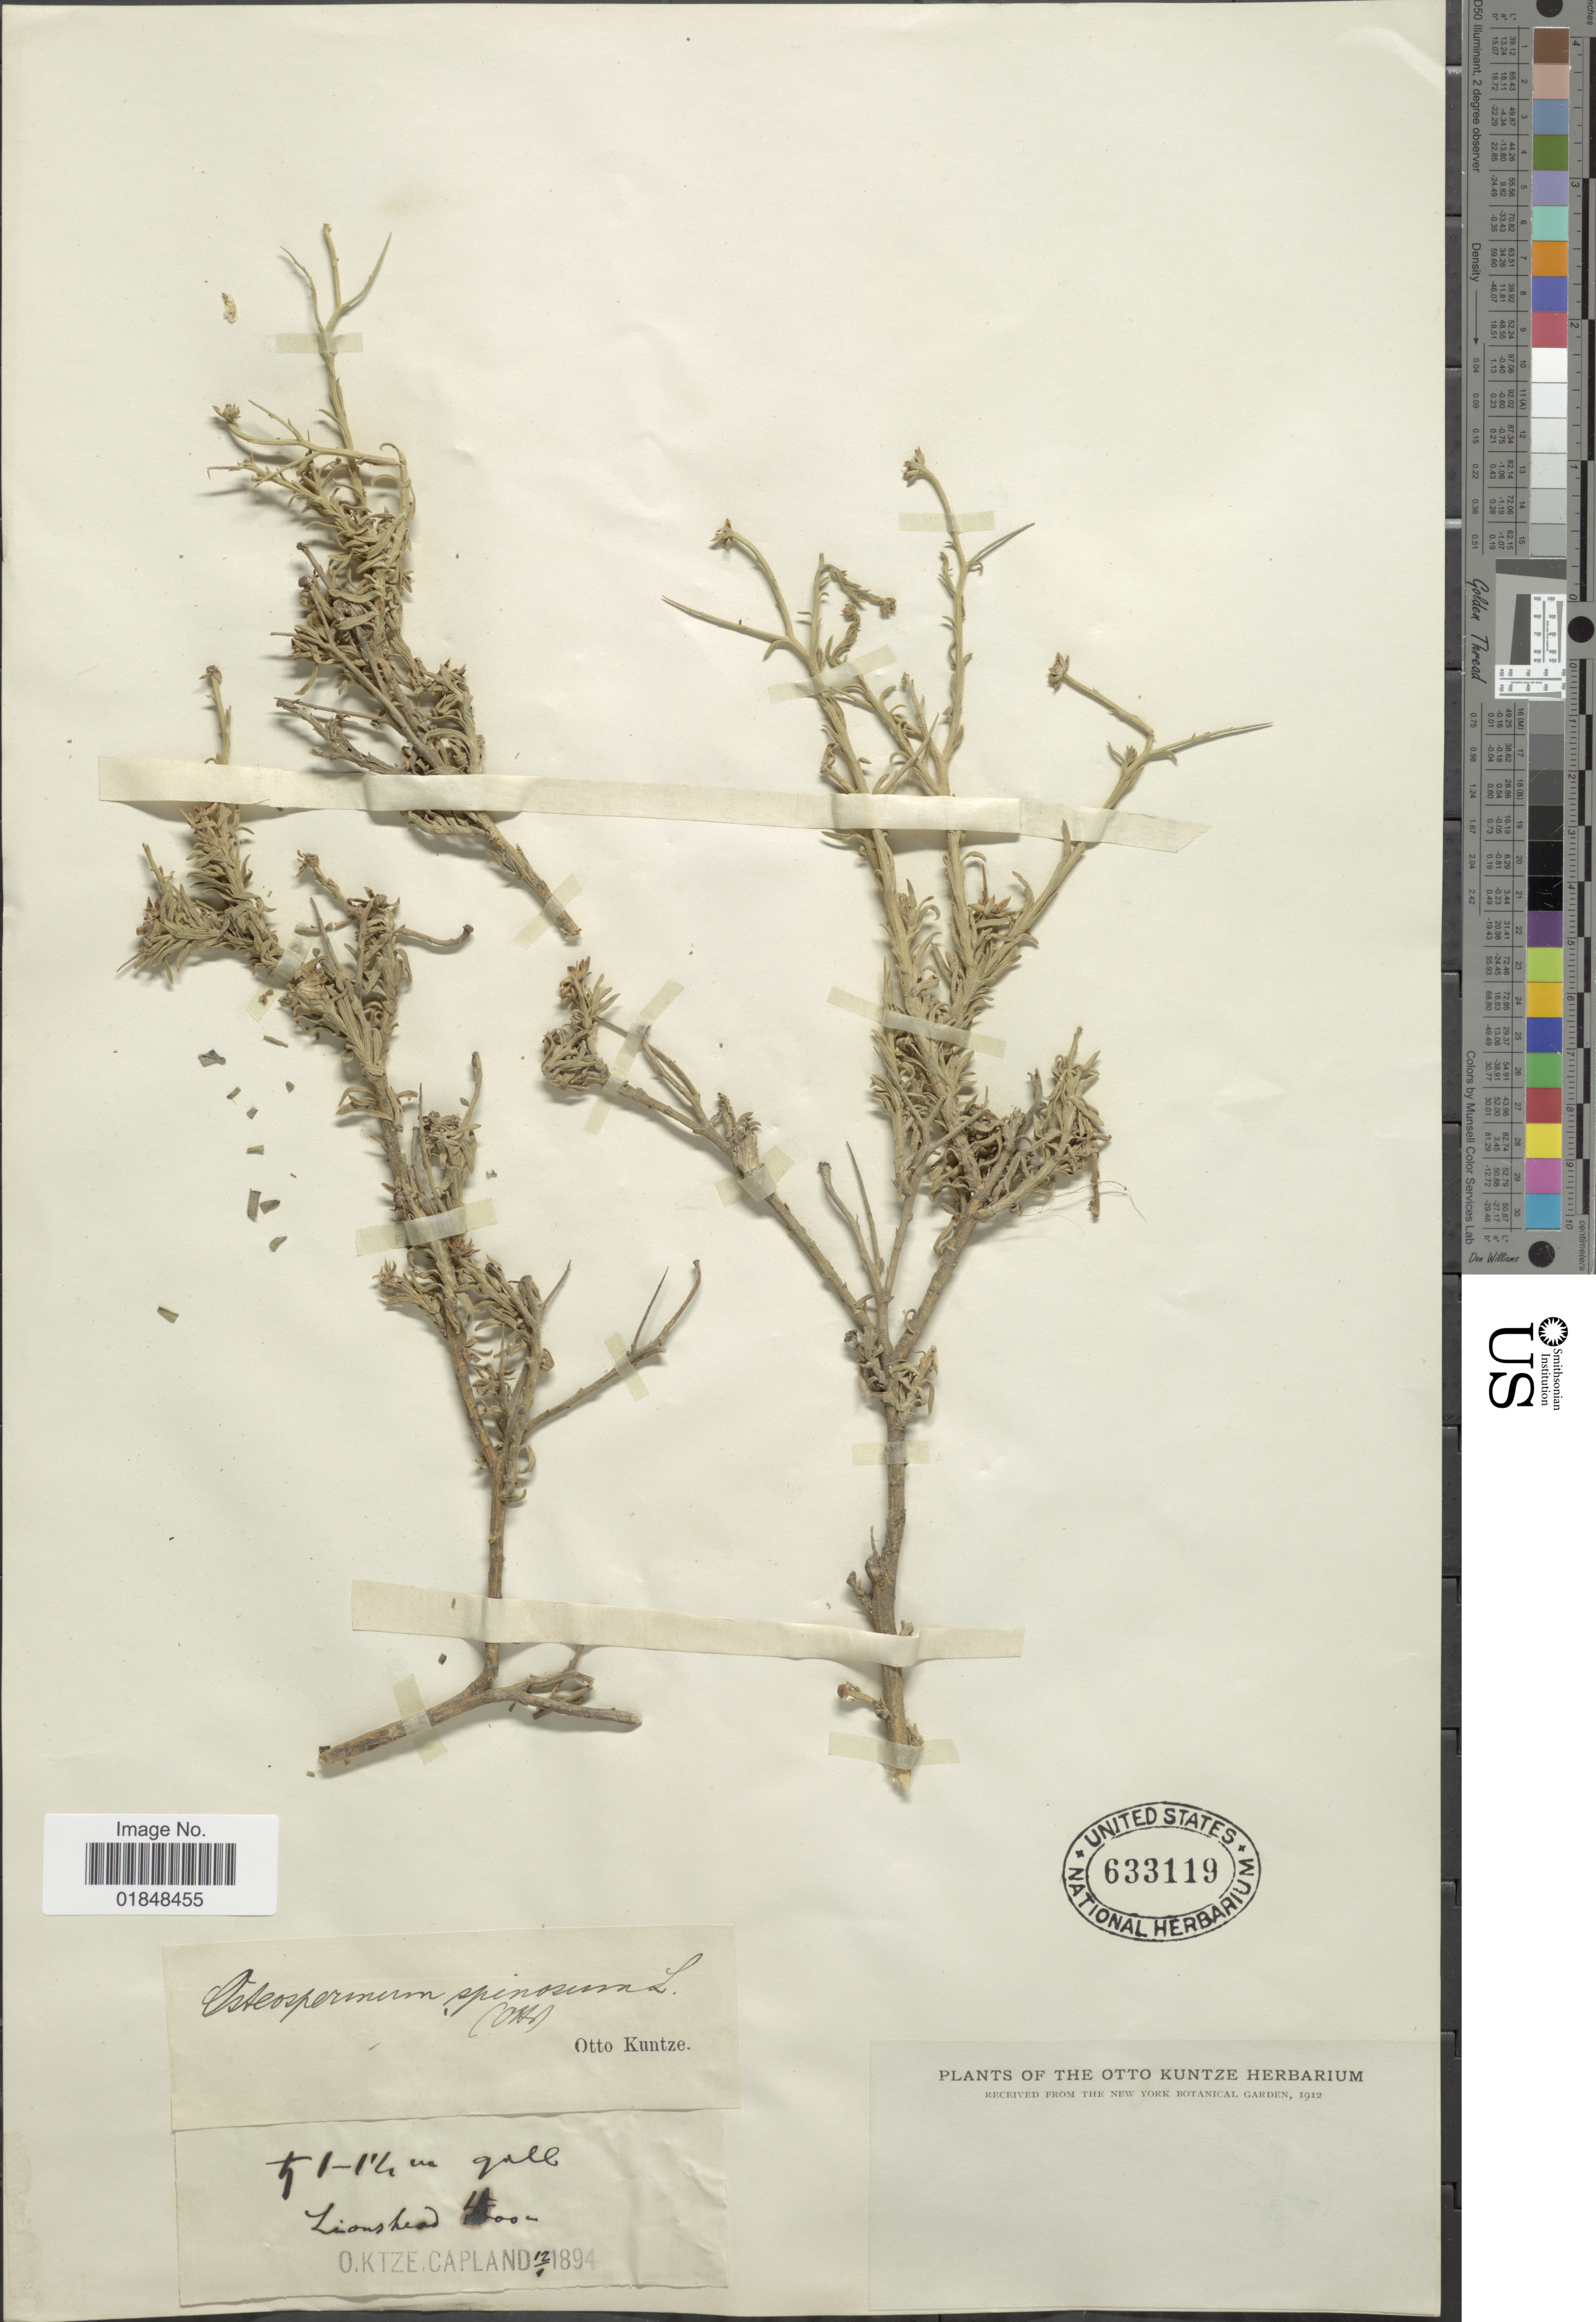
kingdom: Plantae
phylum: Tracheophyta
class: Magnoliopsida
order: Asterales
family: Asteraceae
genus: Osteospermum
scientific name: Osteospermum spinosum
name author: L.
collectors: C.E.O. Kuntze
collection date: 1894-01-12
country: South Africa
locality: Lionshead, Capland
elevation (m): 4000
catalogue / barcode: US 633119